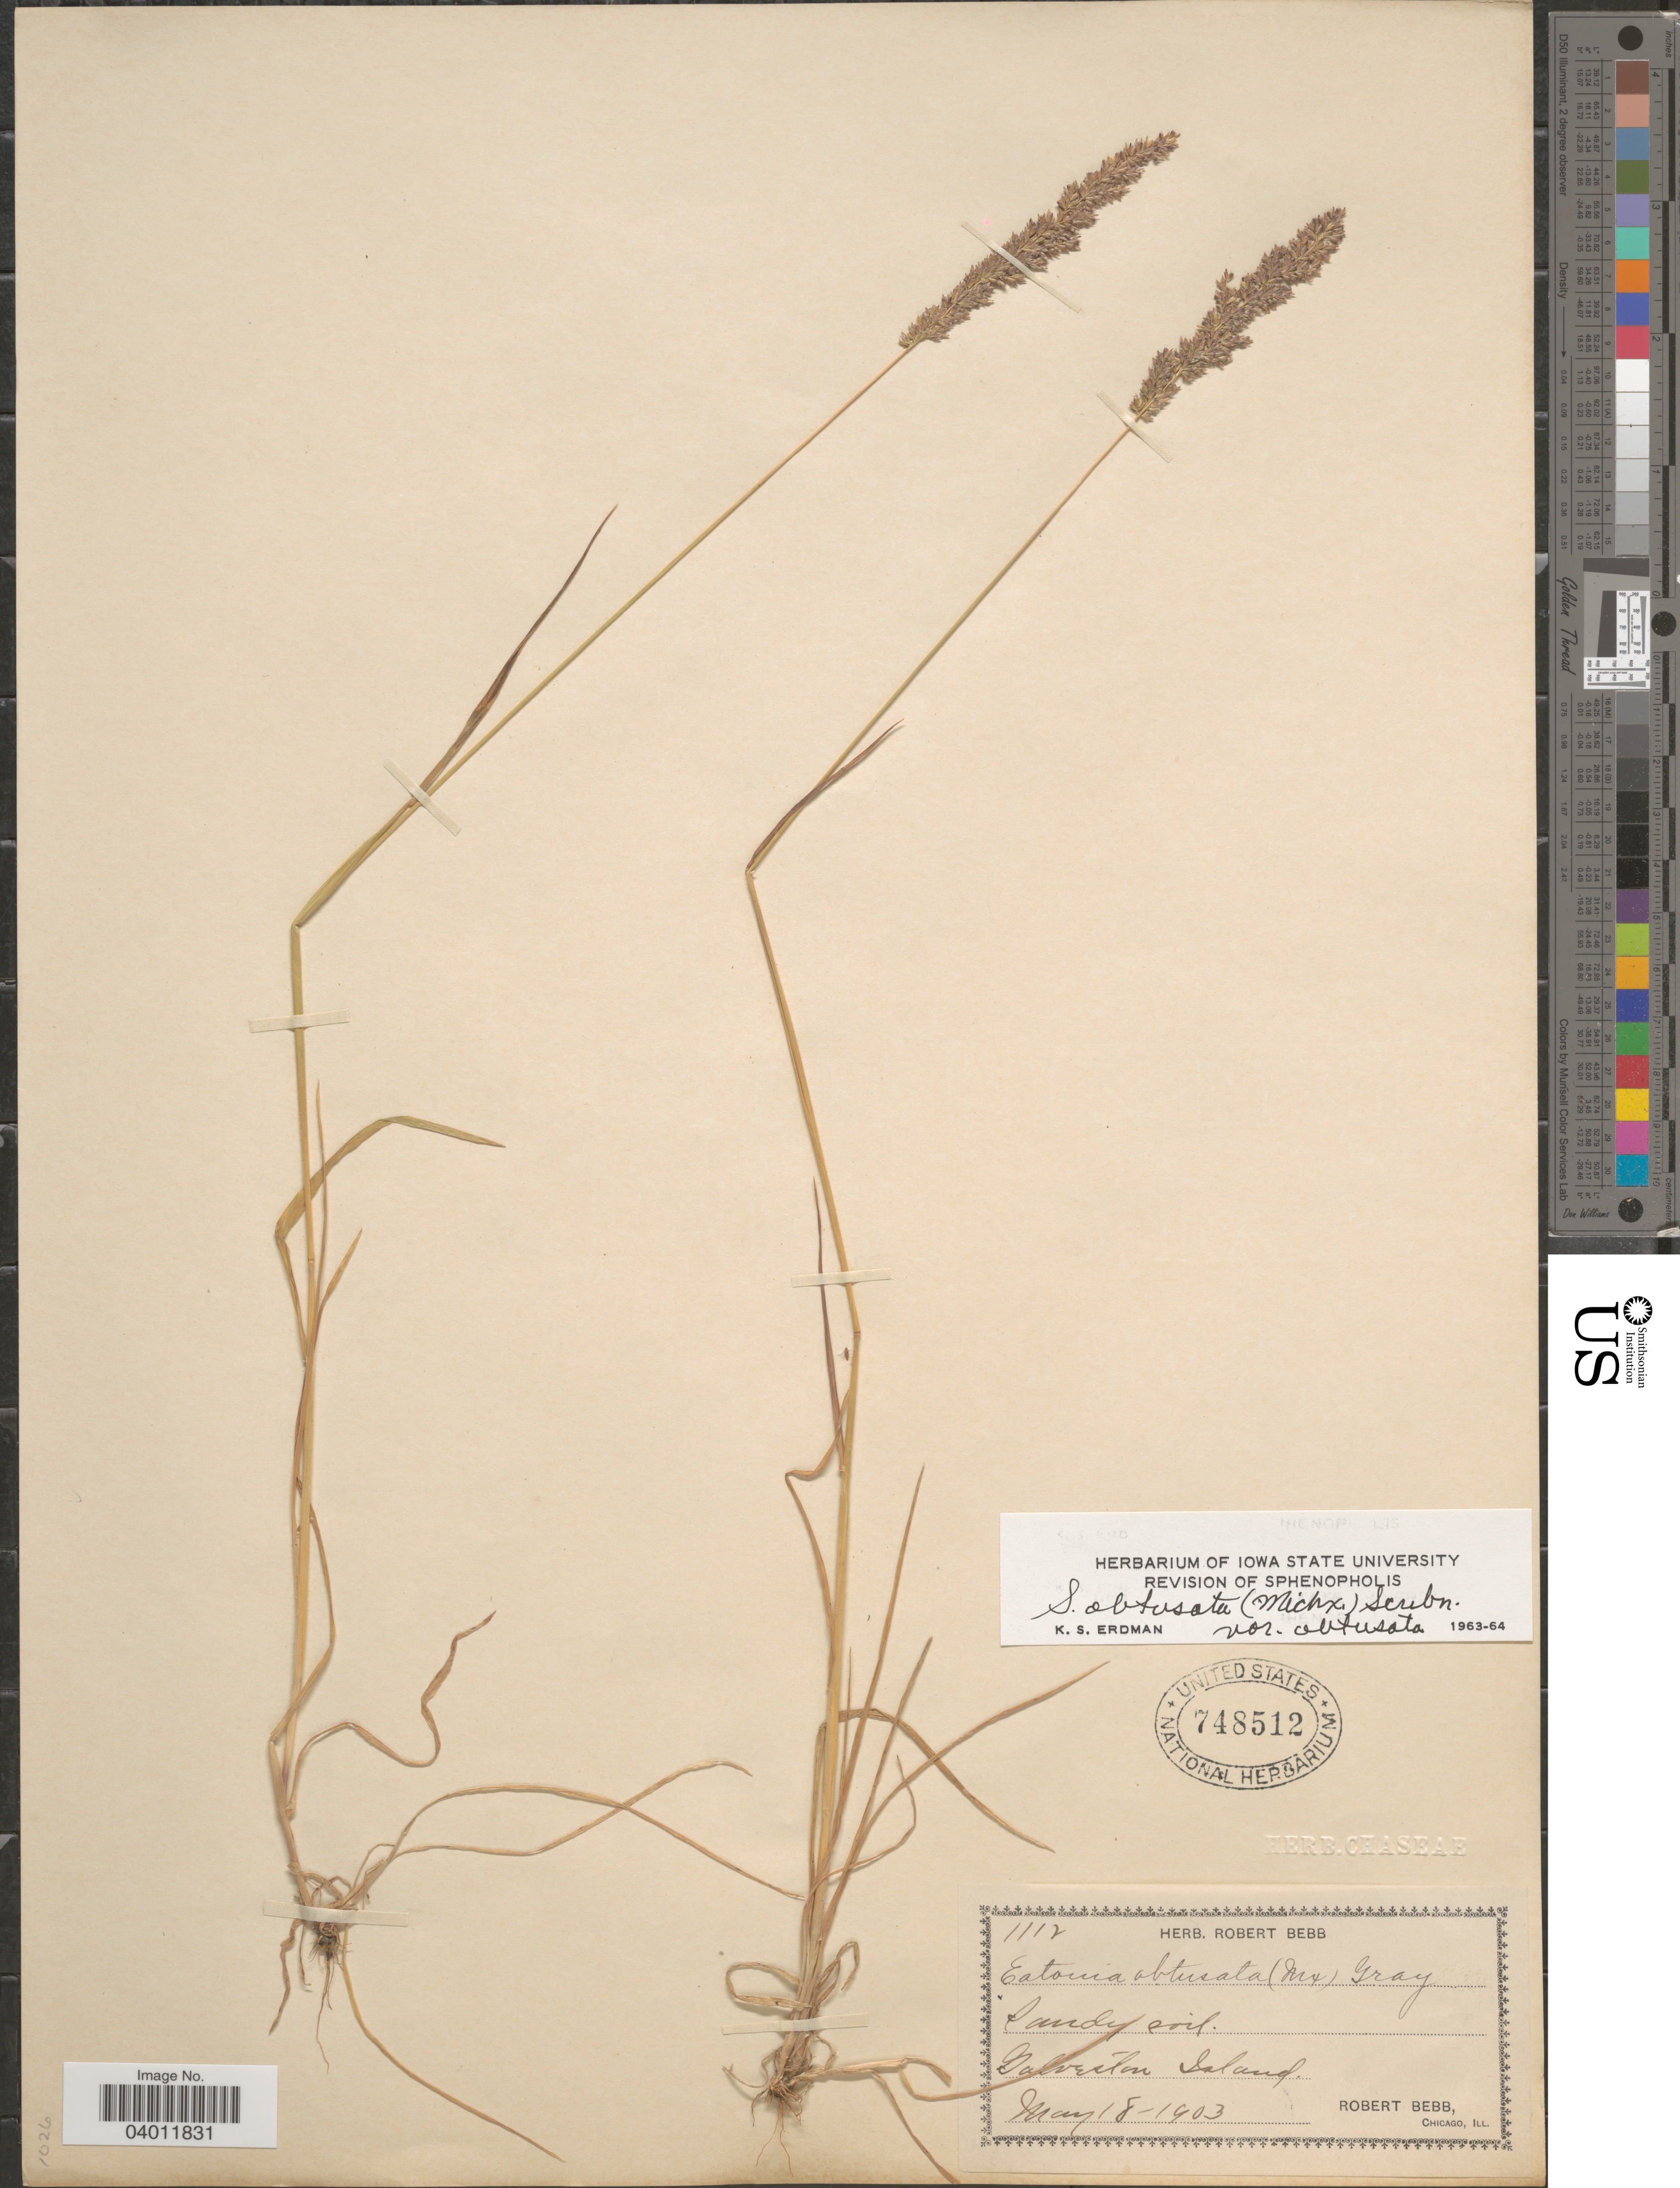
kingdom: Plantae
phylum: Tracheophyta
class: Liliopsida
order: Poales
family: Poaceae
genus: Sphenopholis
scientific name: Sphenopholis obtusata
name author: (Michx.) Scribn.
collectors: R. Bebb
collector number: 1112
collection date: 1903-05-18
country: United States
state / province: Texas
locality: Galveston Island.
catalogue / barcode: US 748512